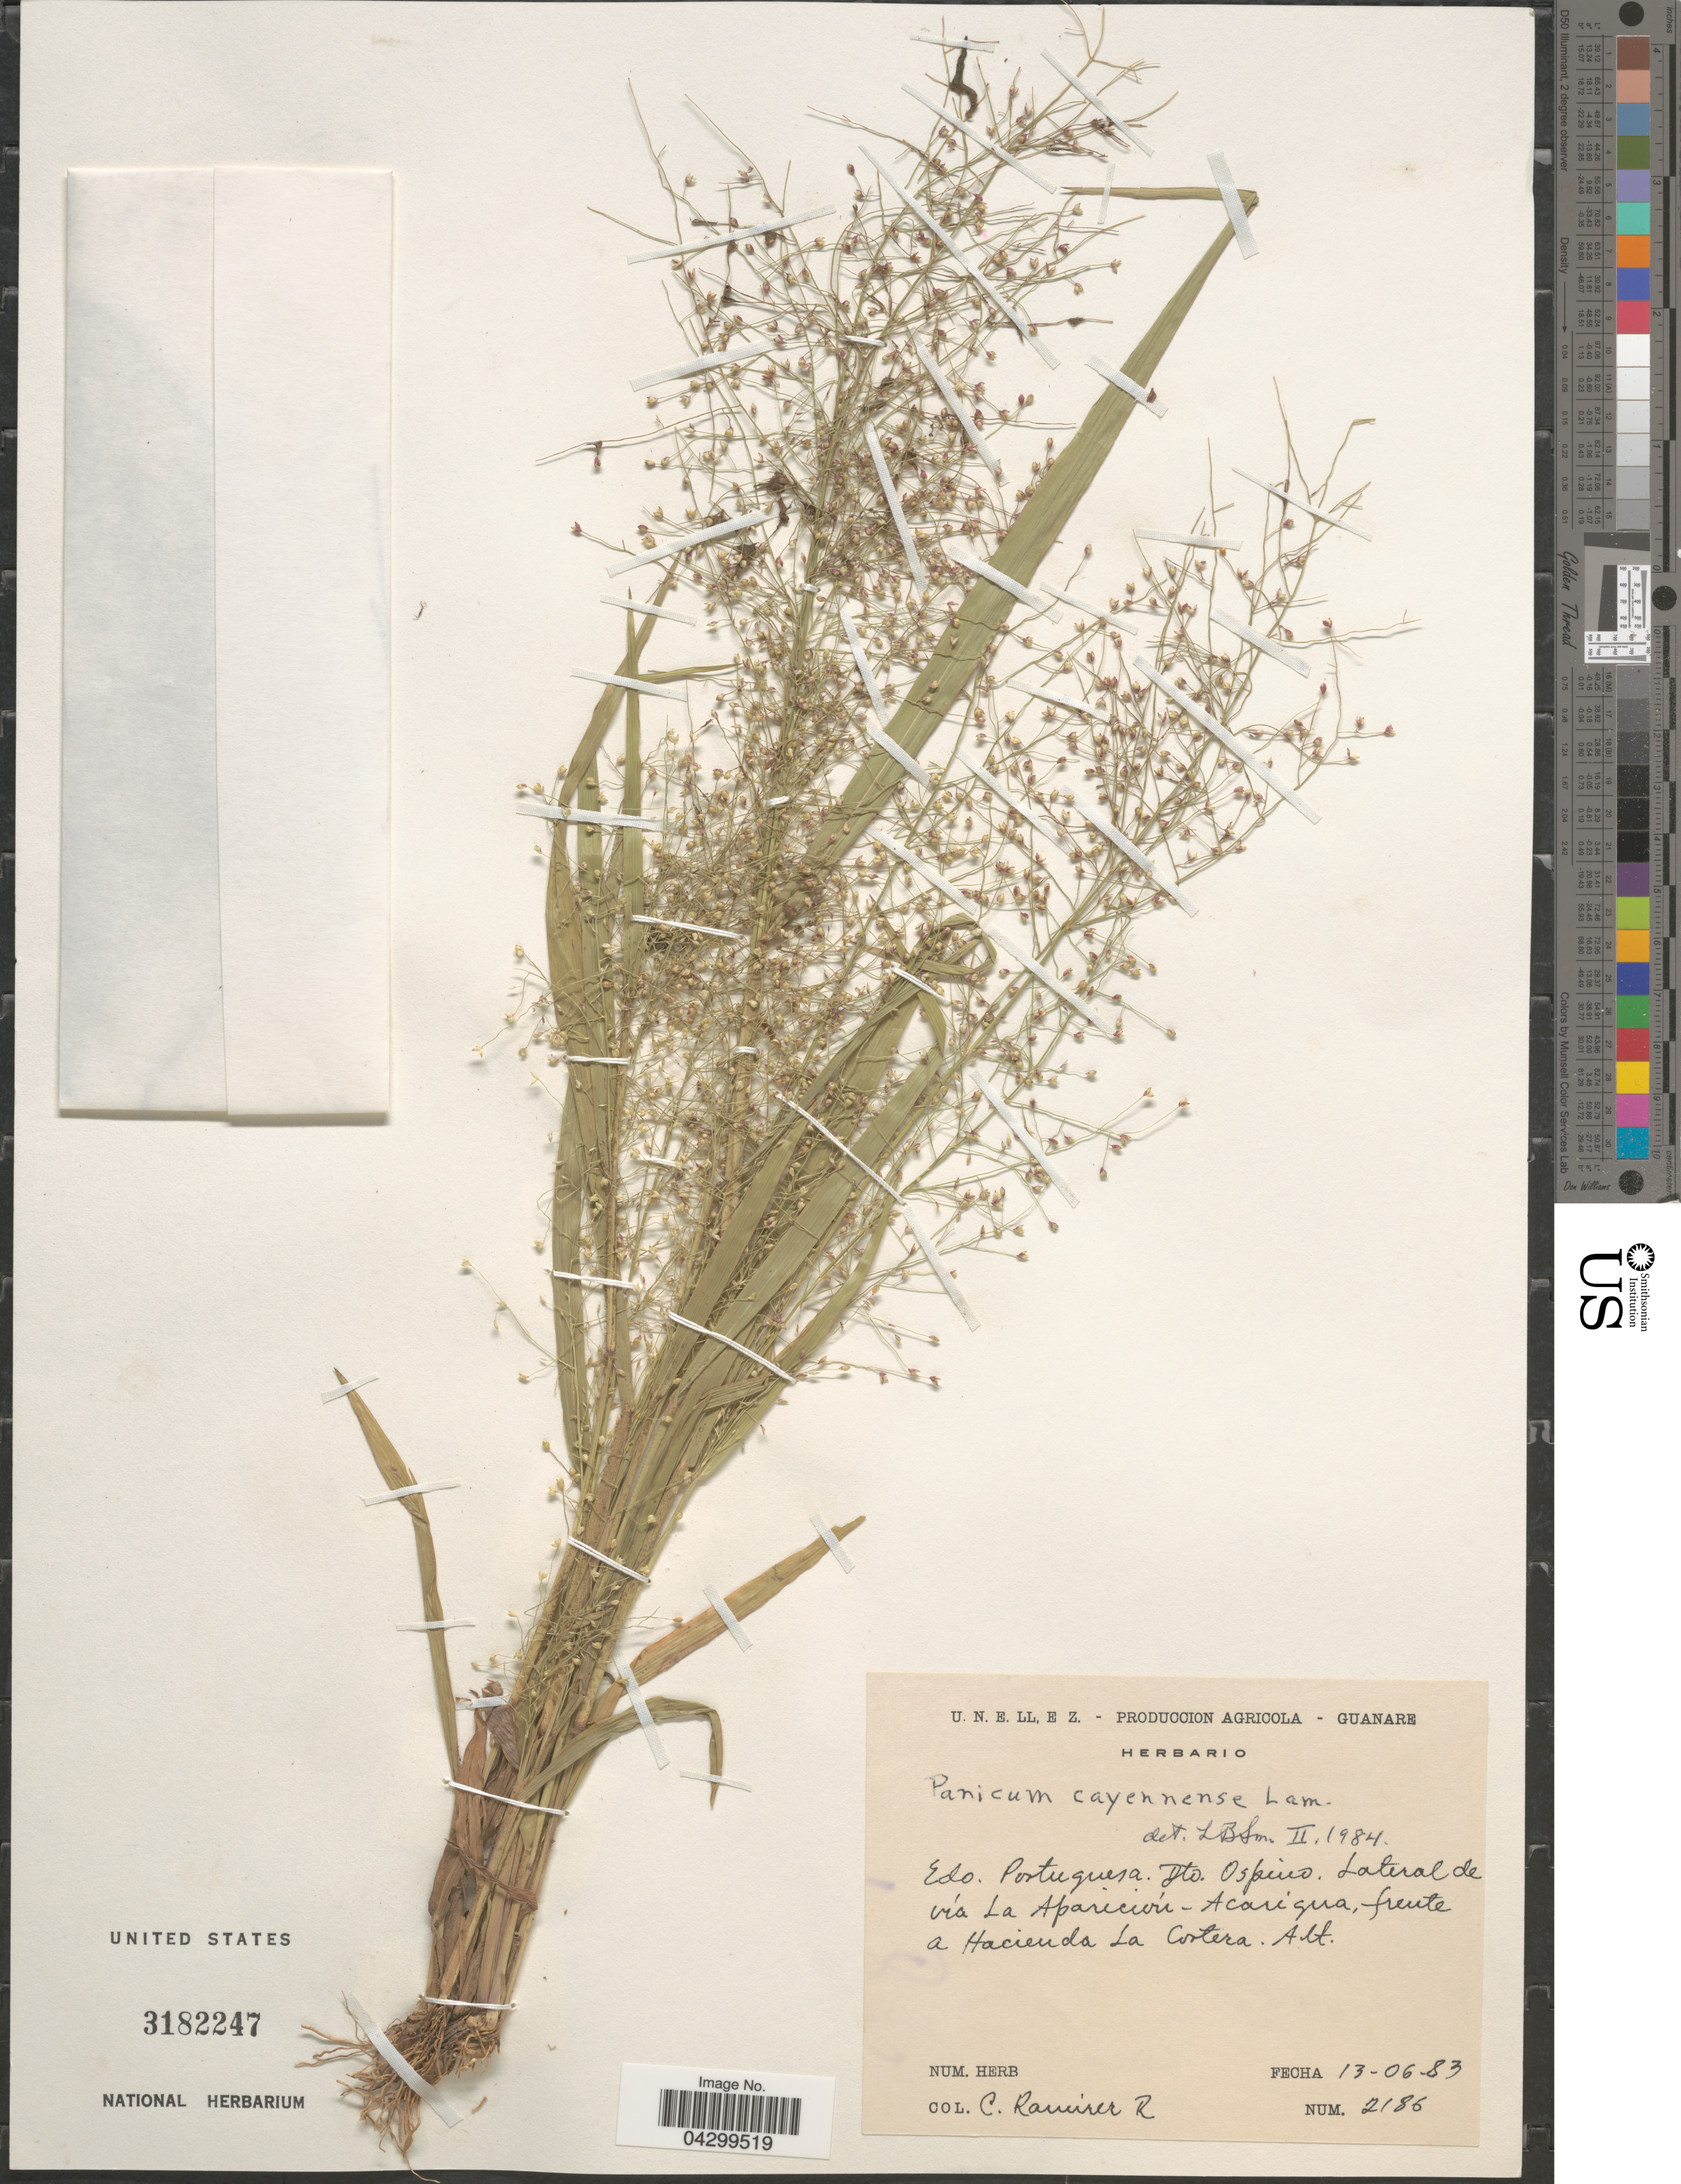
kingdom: Plantae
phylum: Tracheophyta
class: Liliopsida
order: Poales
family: Poaceae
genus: Panicum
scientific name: Panicum cayennense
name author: Lam.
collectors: C. Ramirez R.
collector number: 2186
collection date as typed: Transcribed d/m/y: 13/6/83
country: Venezuela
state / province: Portuguesa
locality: Dto. Ospino. Lateral de vía La Aparicurí-Acarigua, frente a Hacienda La Costera.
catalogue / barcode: US 3182247